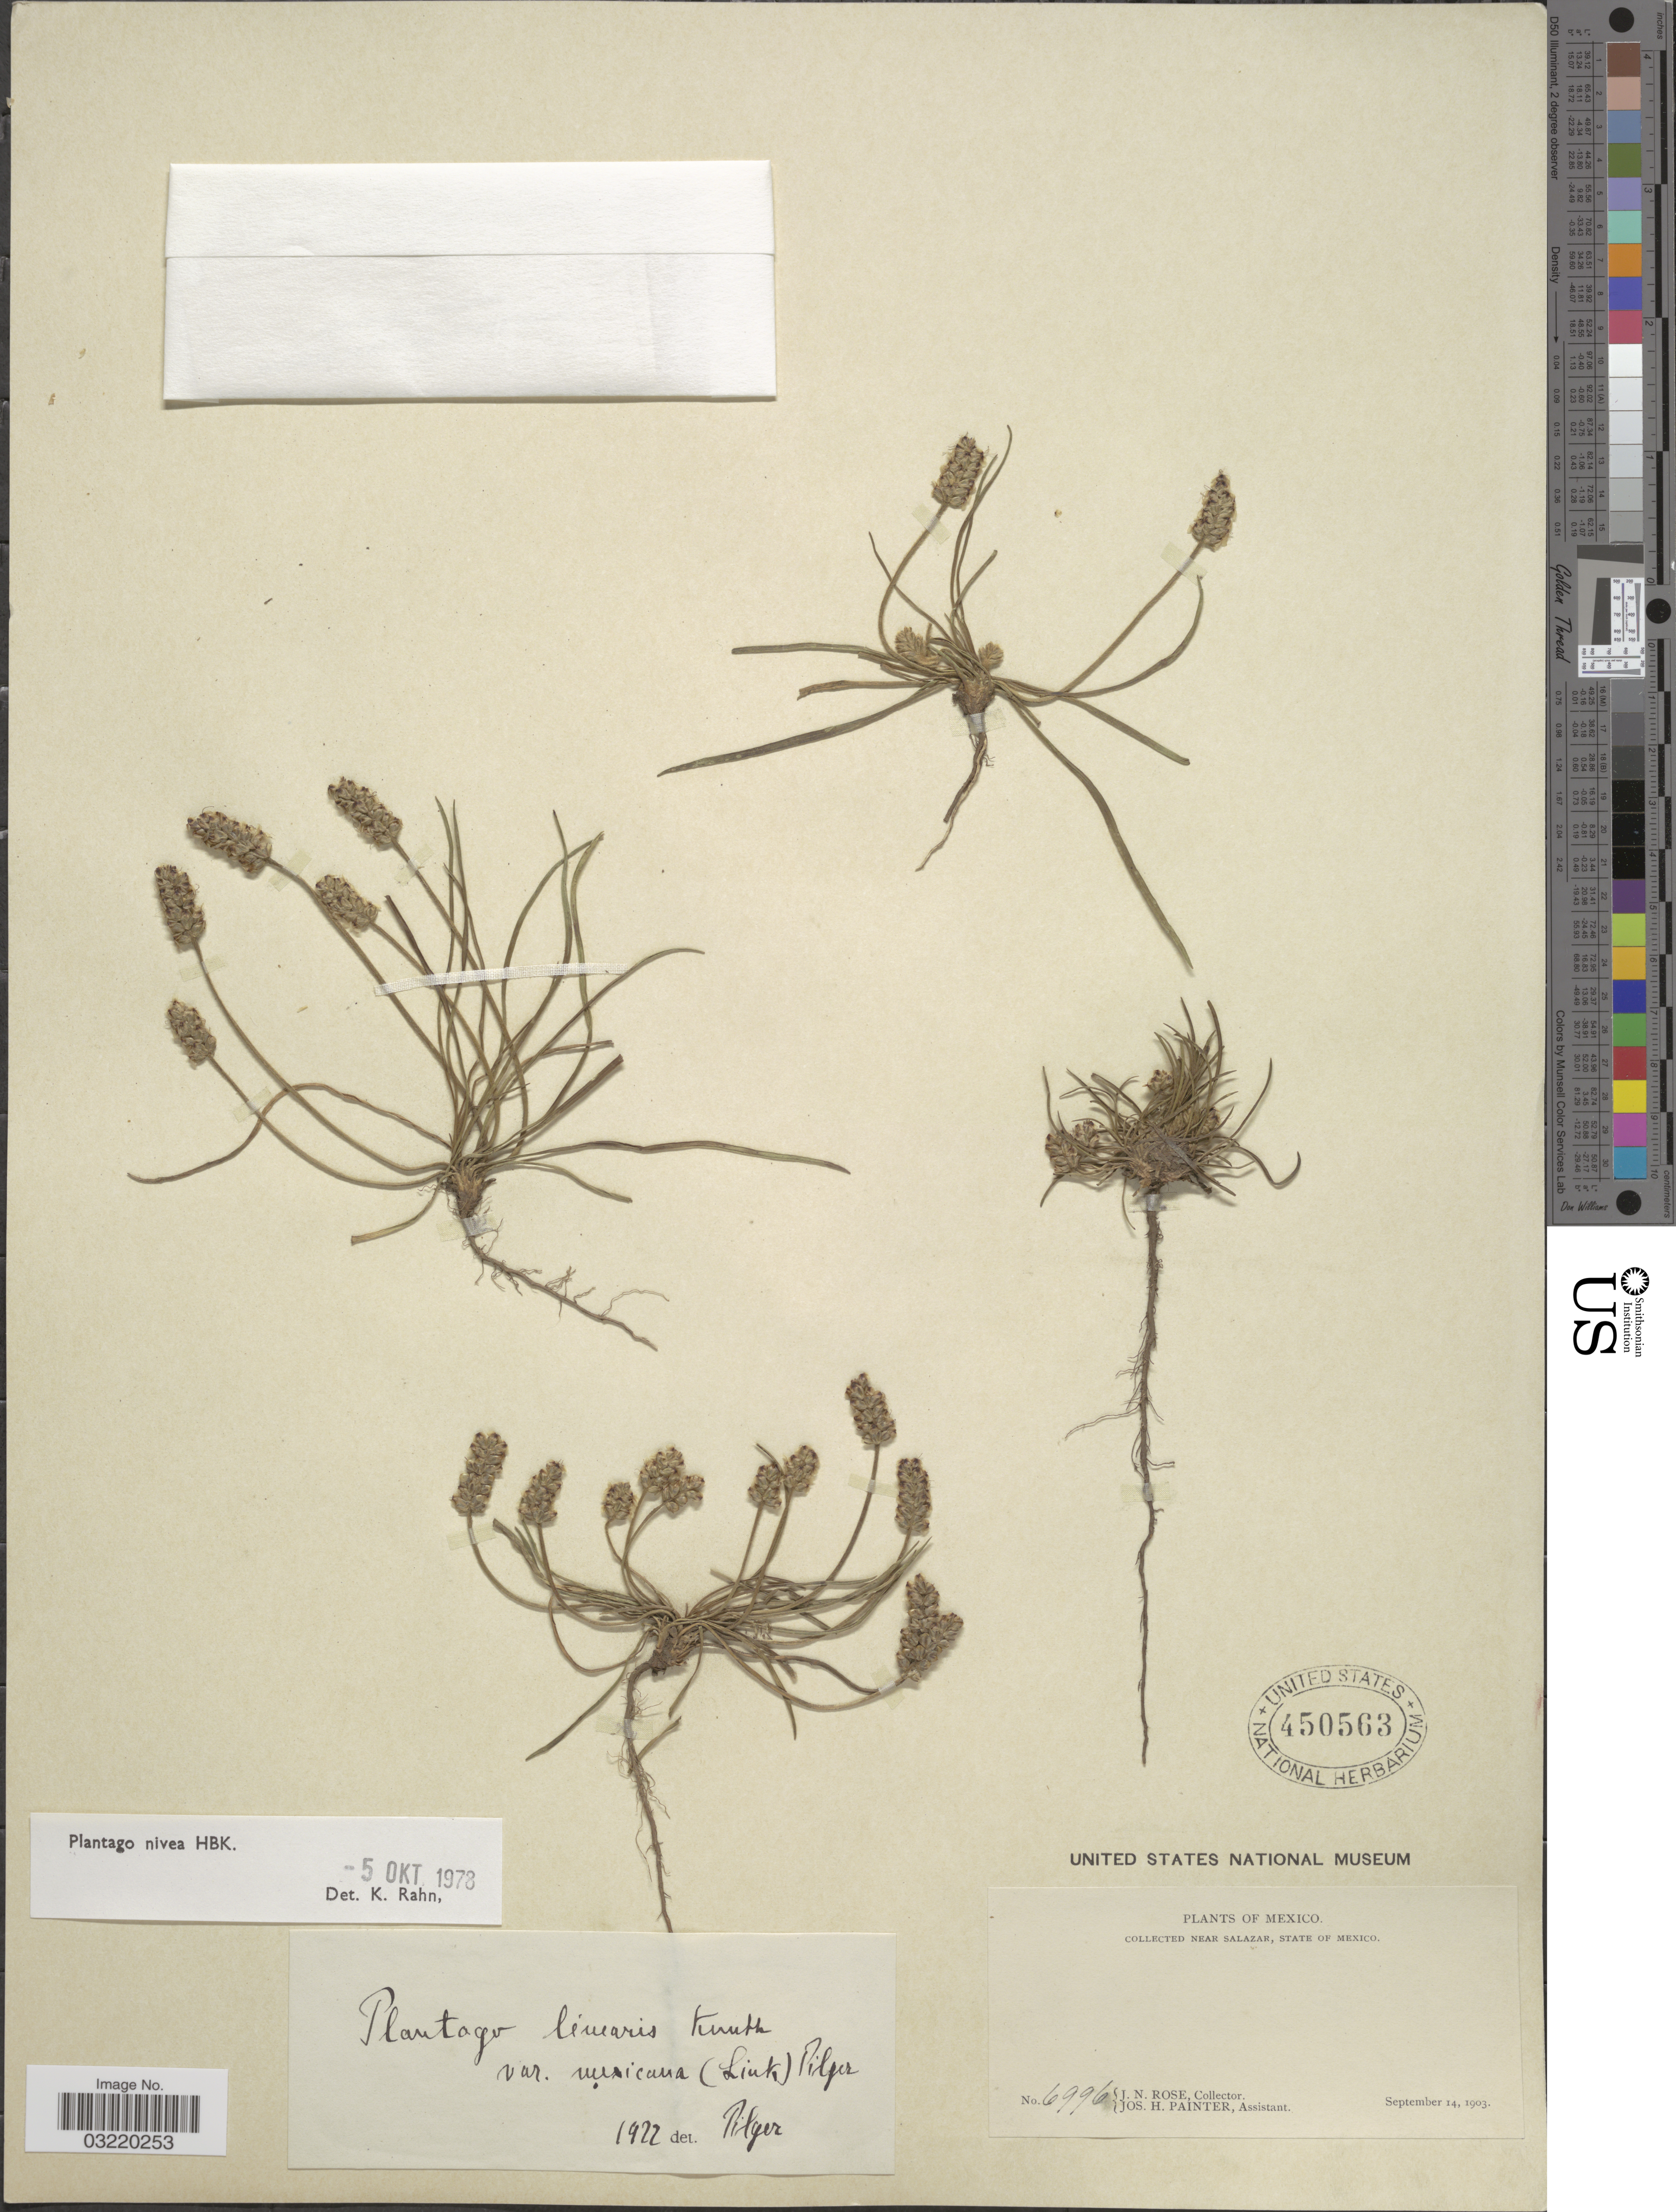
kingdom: Plantae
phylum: Tracheophyta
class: Magnoliopsida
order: Lamiales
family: Plantaginaceae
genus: Plantago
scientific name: Plantago nivea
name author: Kunth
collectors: J. N. Rose & J. H. Painter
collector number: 6996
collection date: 1903-09-14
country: Mexico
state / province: México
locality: Near Salazar.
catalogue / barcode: US 450563